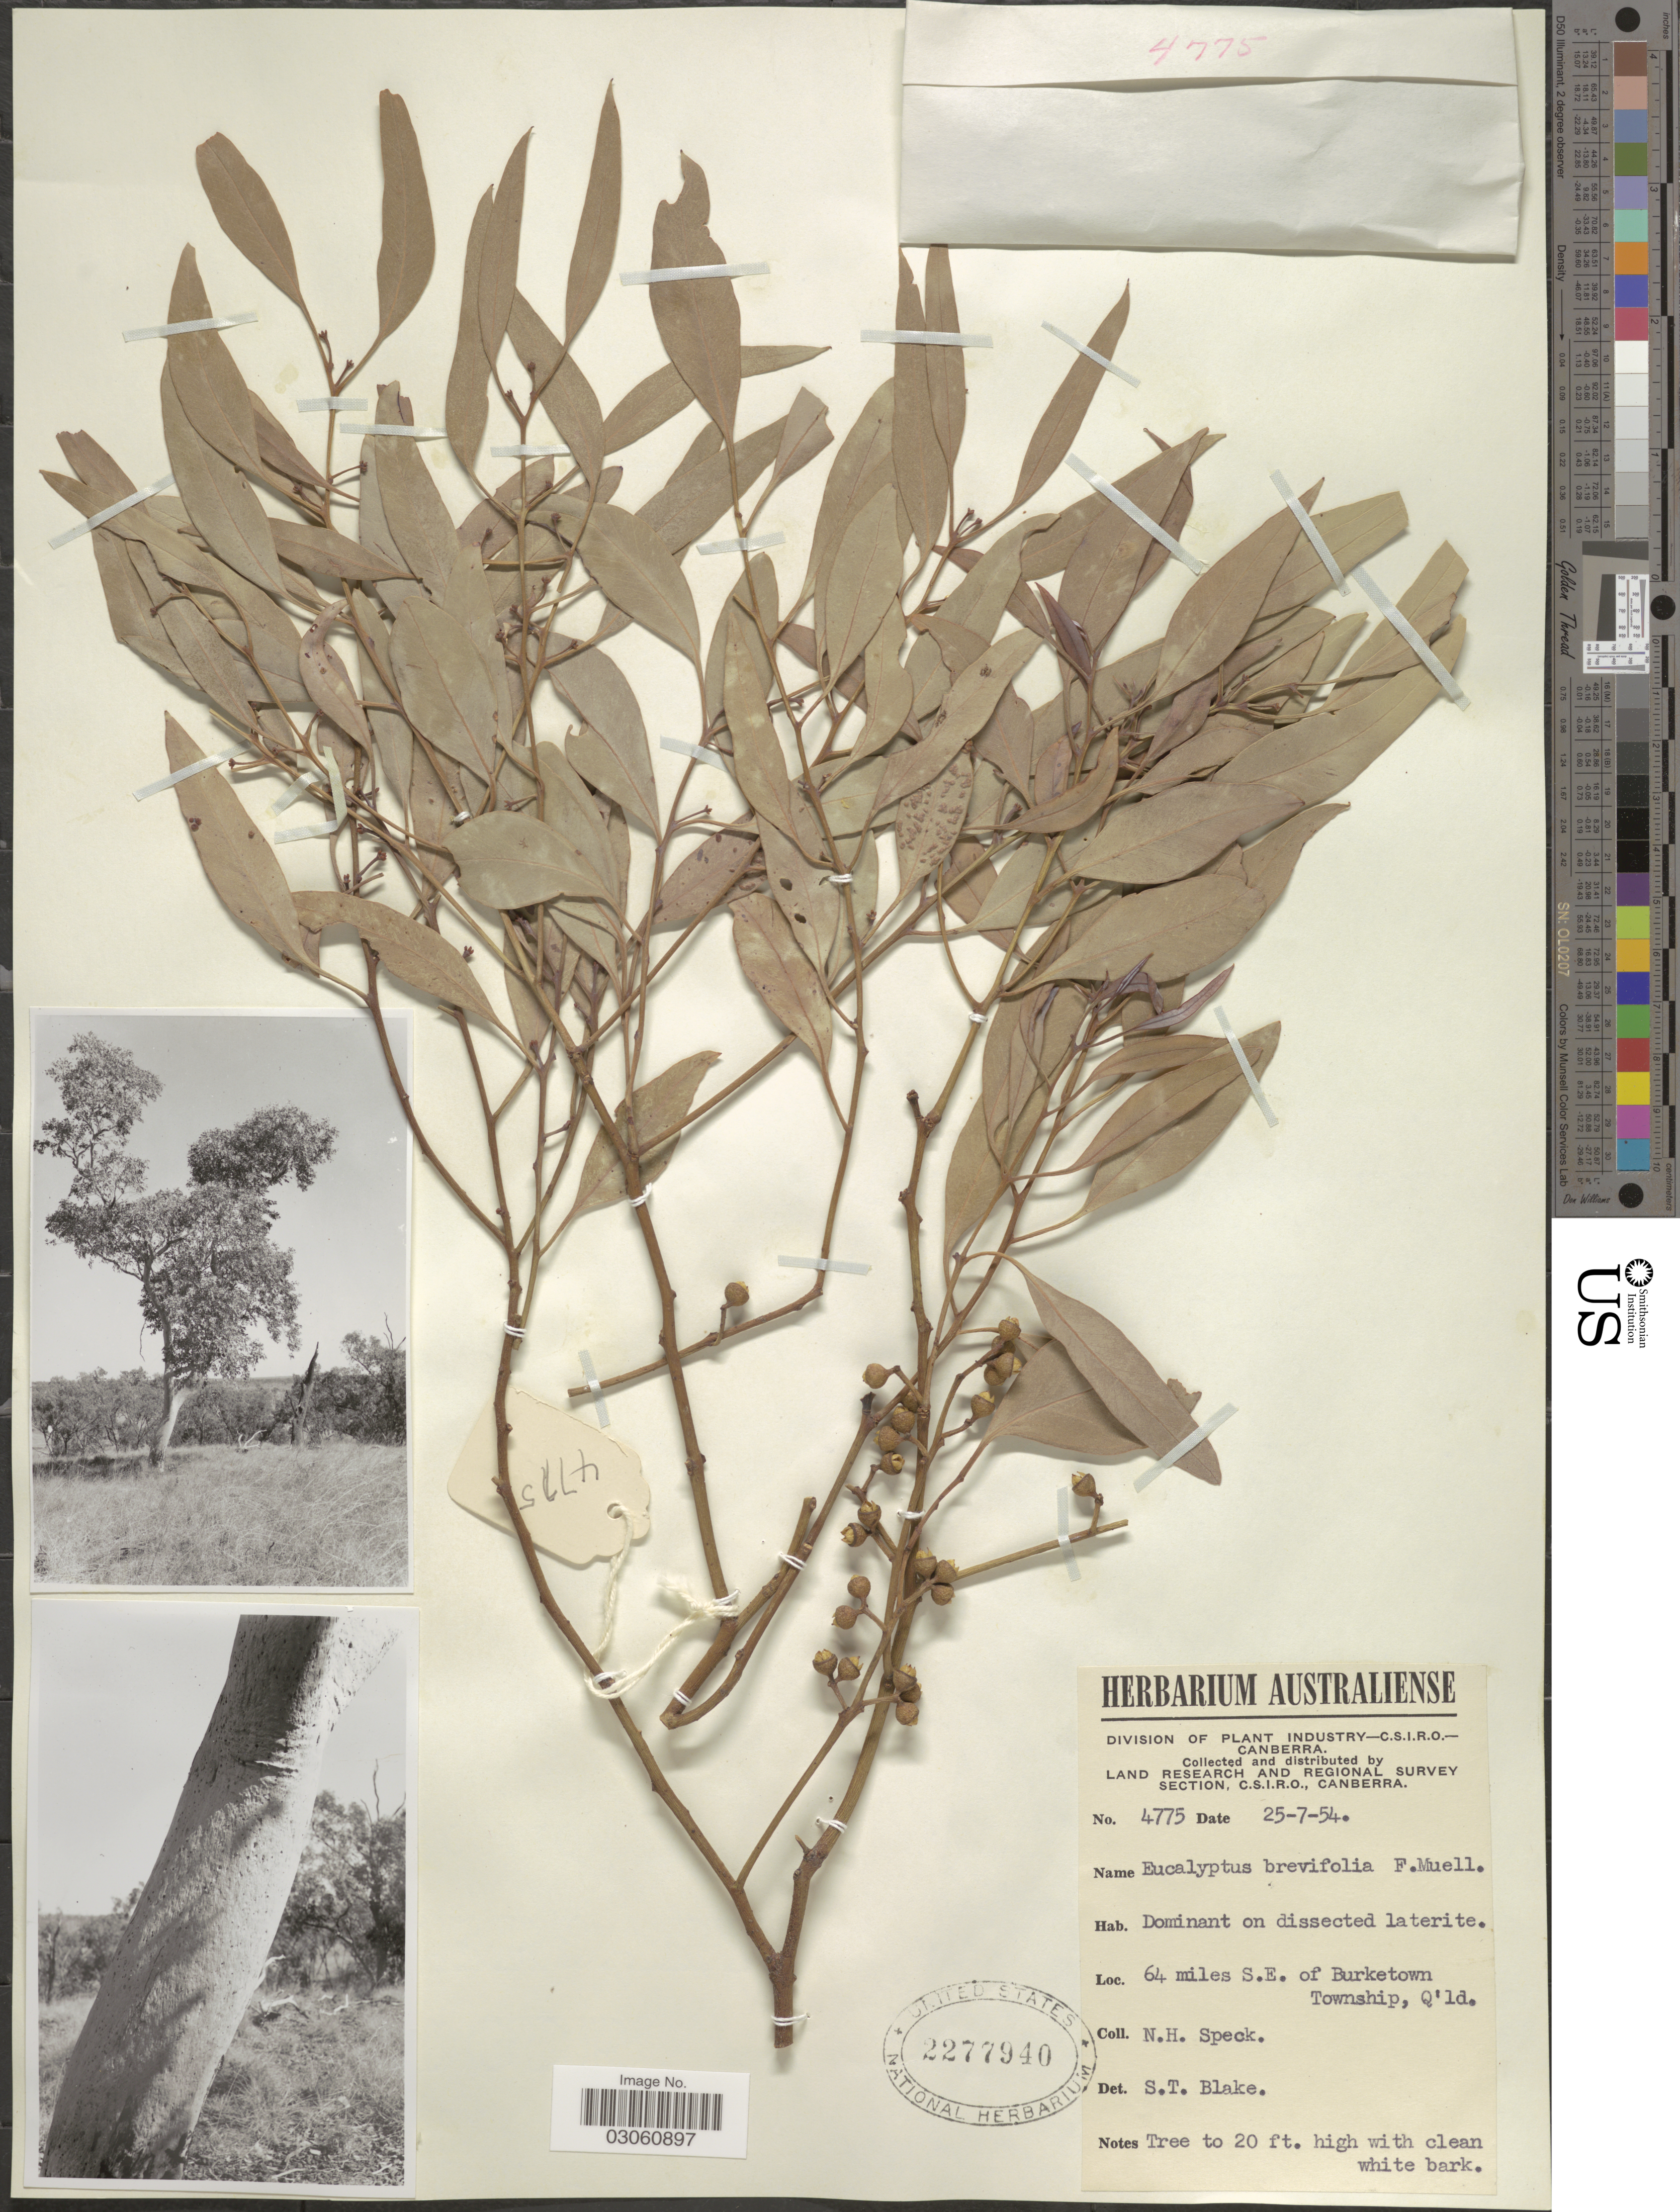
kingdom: Plantae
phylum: Tracheophyta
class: Magnoliopsida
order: Myrtales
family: Myrtaceae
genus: Eucalyptus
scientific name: Eucalyptus brevifolia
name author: F. Muell.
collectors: N. Speck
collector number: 4775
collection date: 1954-07-25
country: Australia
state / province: Queensland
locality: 64 miles S.E. of Burketown Township, Q'ld.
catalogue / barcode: US 2277940